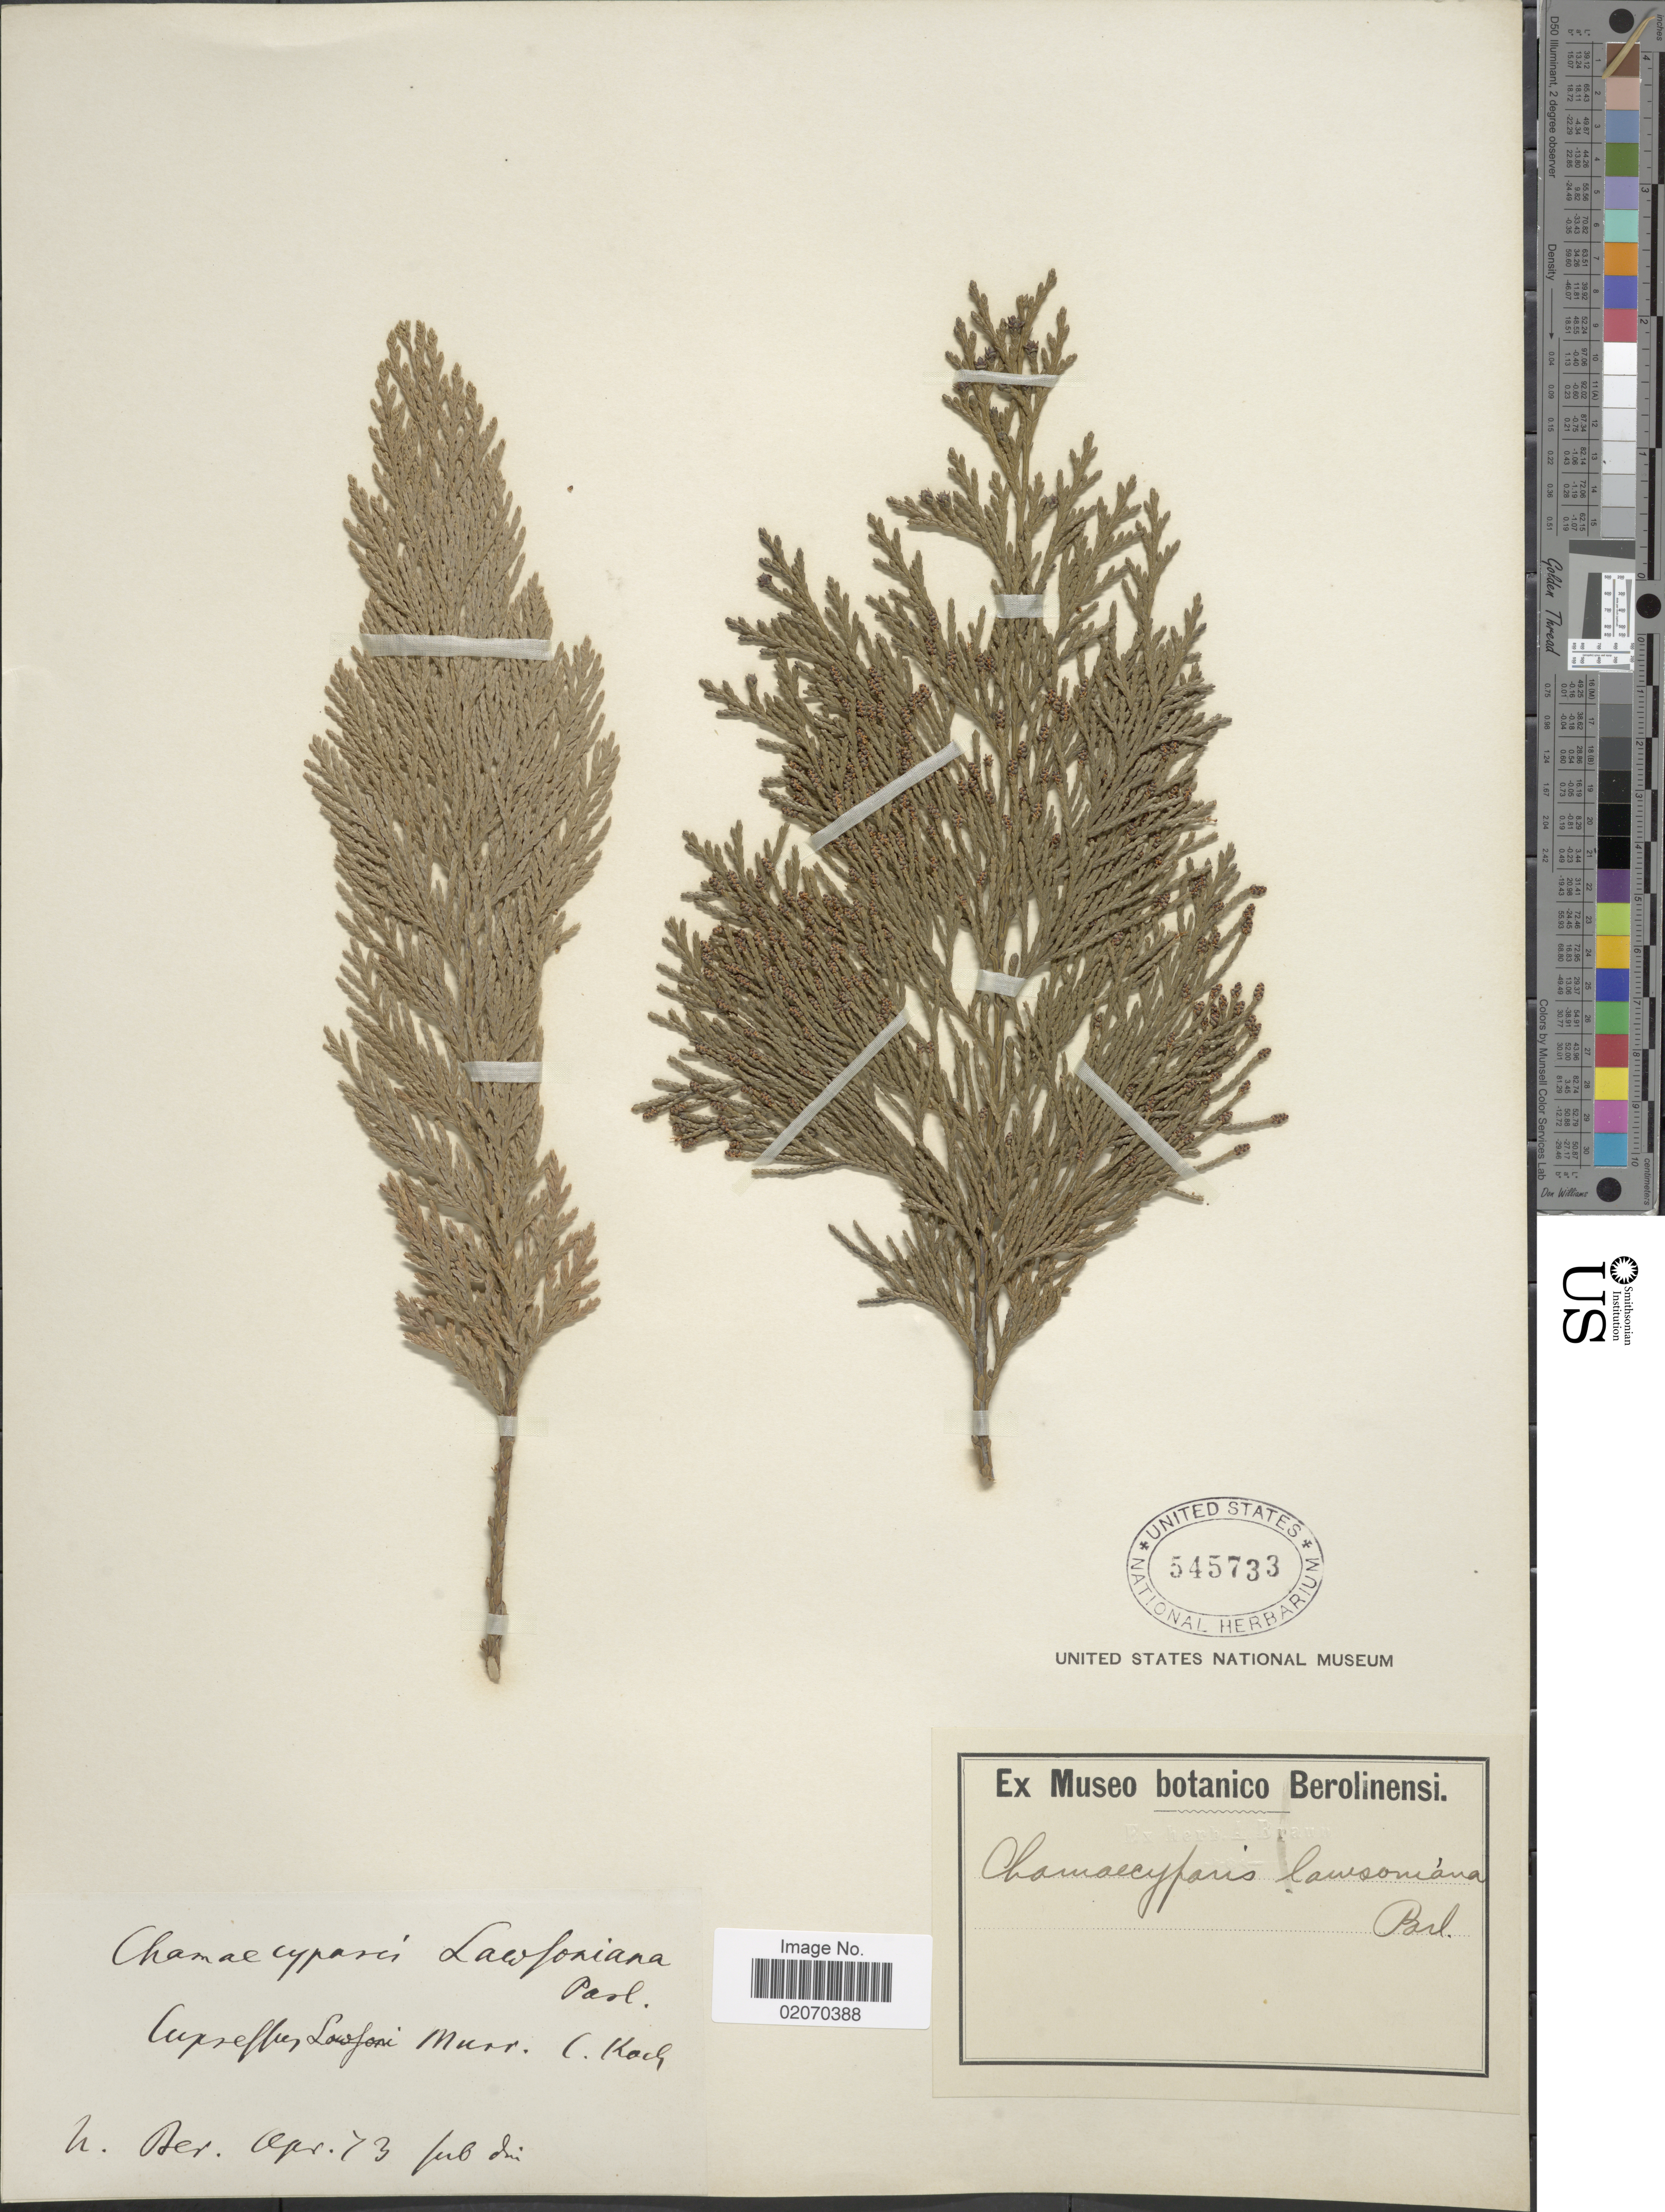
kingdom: Plantae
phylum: Tracheophyta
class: Pinopsida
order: Pinales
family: Cupressaceae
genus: Chamaecyparis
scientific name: Chamaecyparis lawsoniana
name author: (A. Murray bis) Parl.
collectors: ex Museo Botanico Berolinensi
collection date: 1873-04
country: Germany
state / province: Berlin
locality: H. Ber.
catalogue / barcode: US 545733